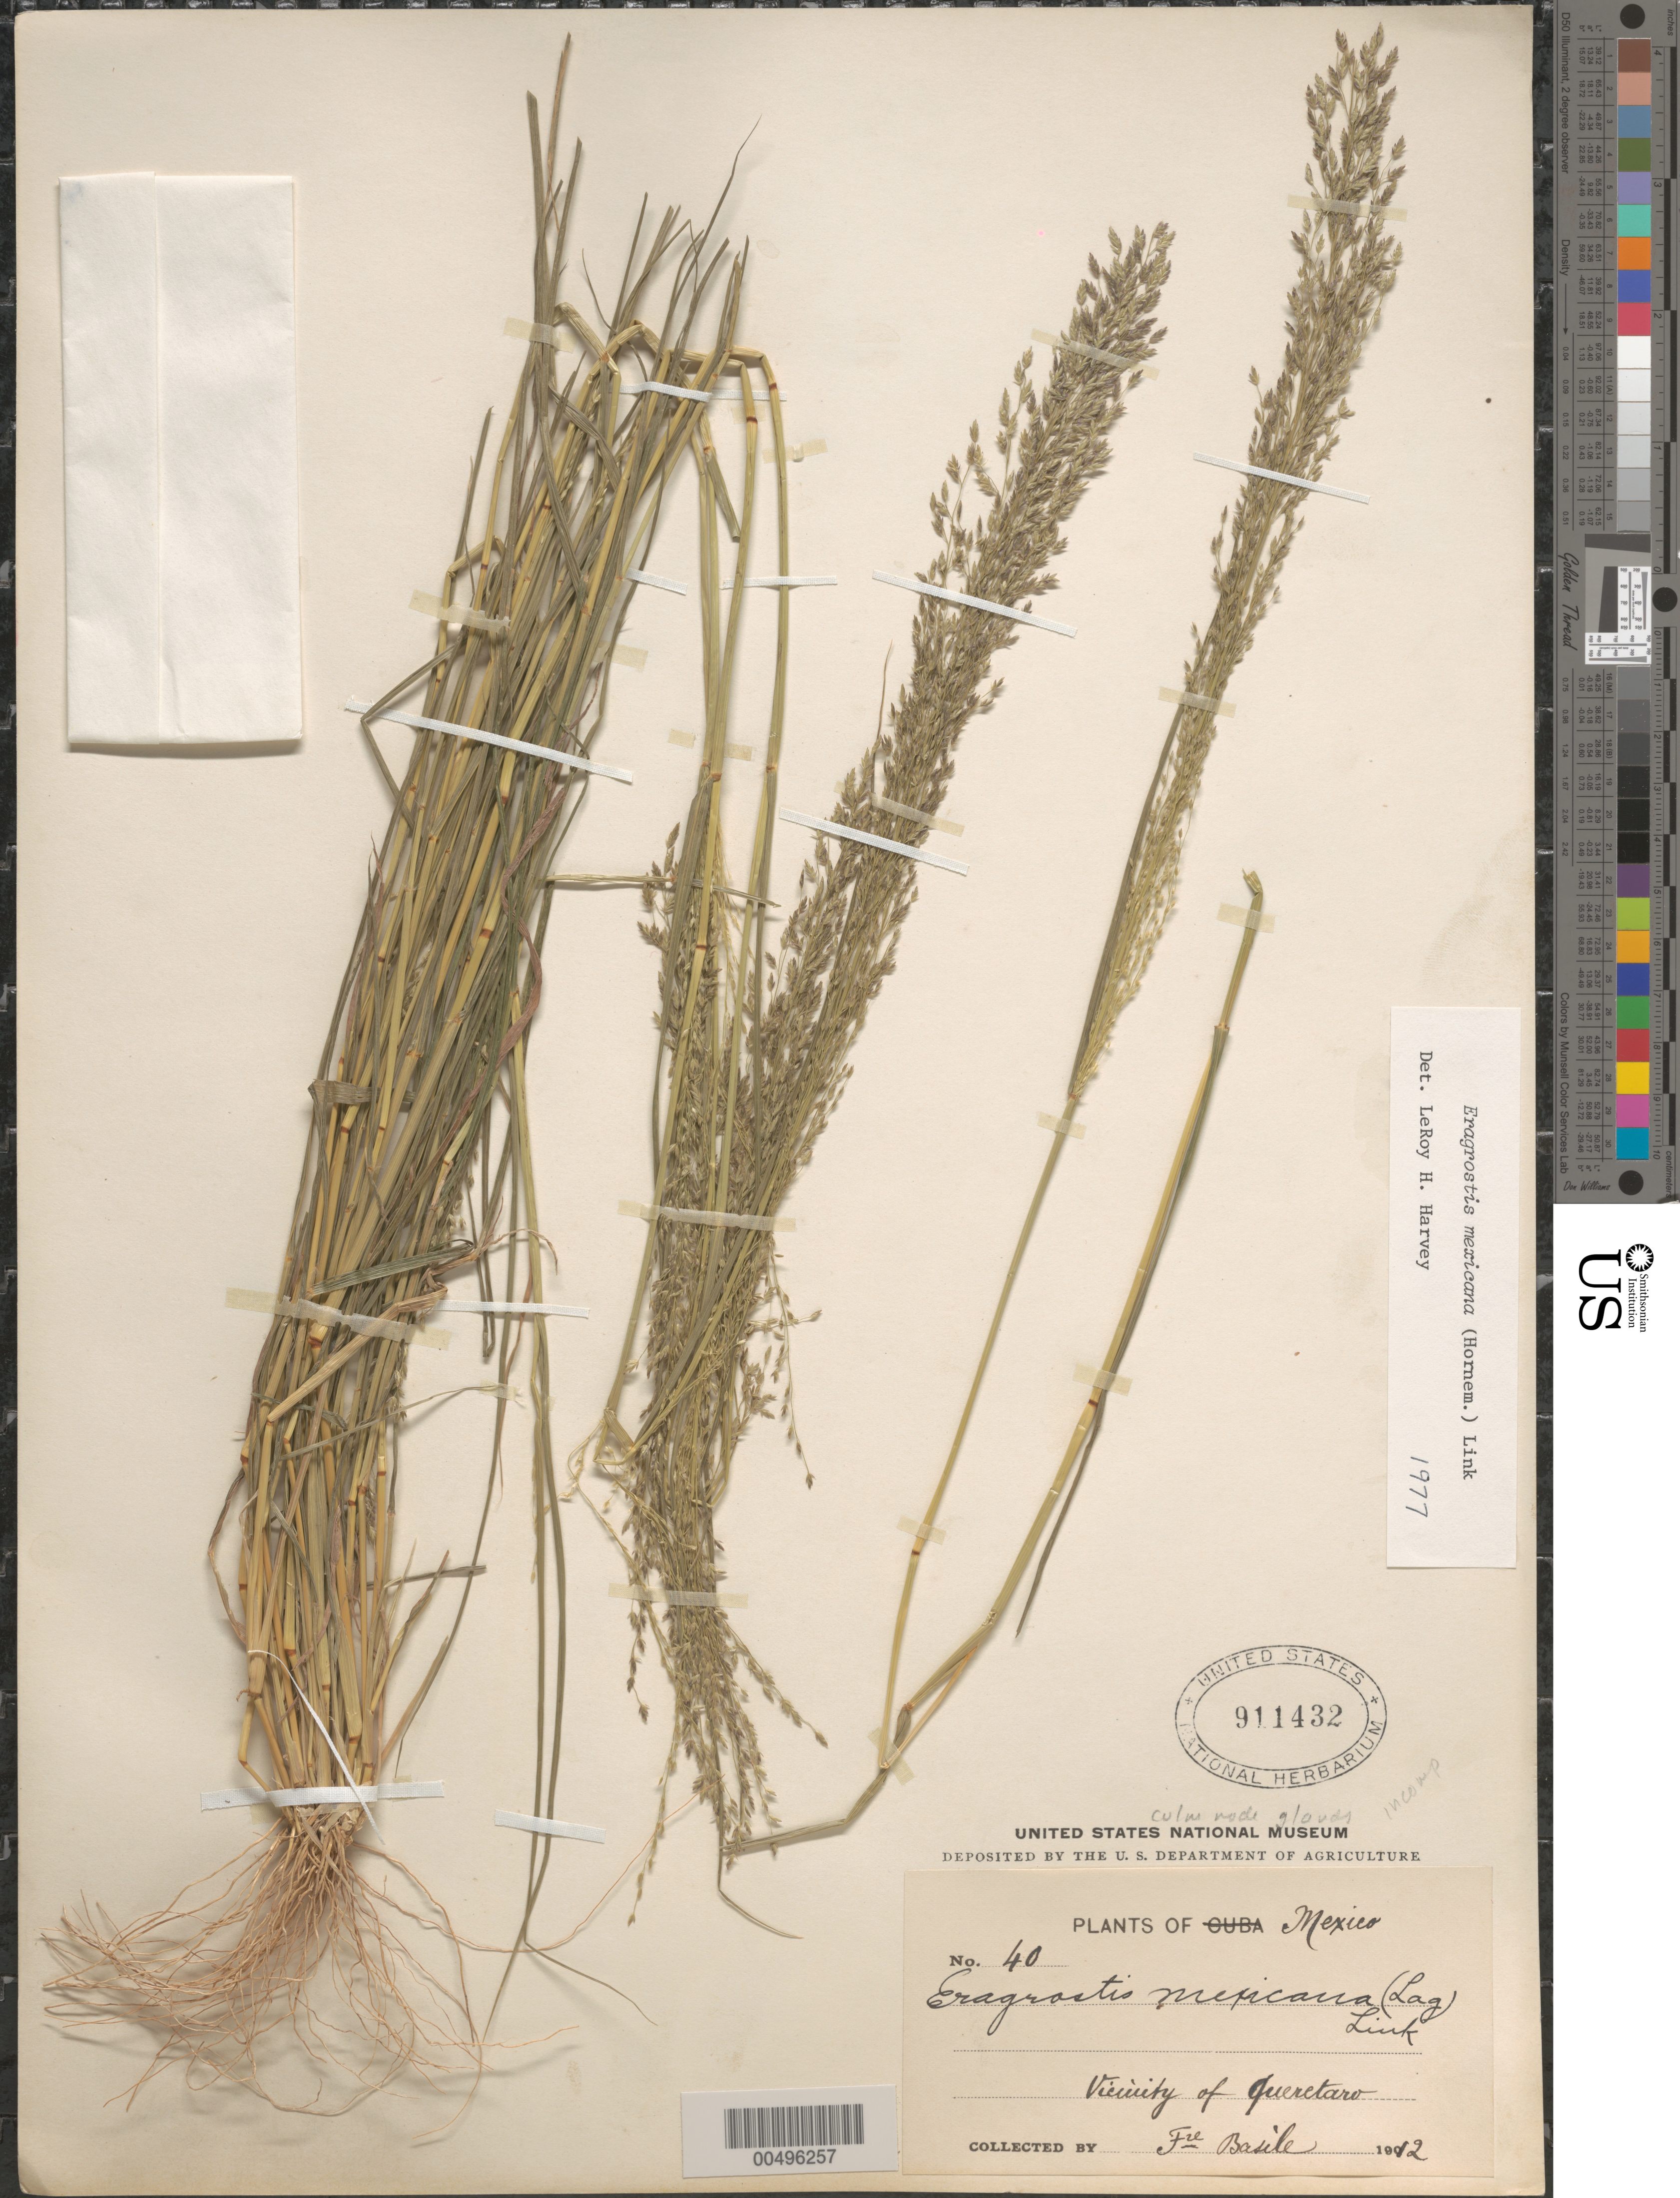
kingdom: Plantae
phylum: Tracheophyta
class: Liliopsida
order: Poales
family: Poaceae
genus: Eragrostis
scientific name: Eragrostis mexicana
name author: (Hornem.) Link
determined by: Harvey, L. H.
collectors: Bro. Basile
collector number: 40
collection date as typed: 1912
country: Mexico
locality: Vicinity of Queretaro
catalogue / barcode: US 911432